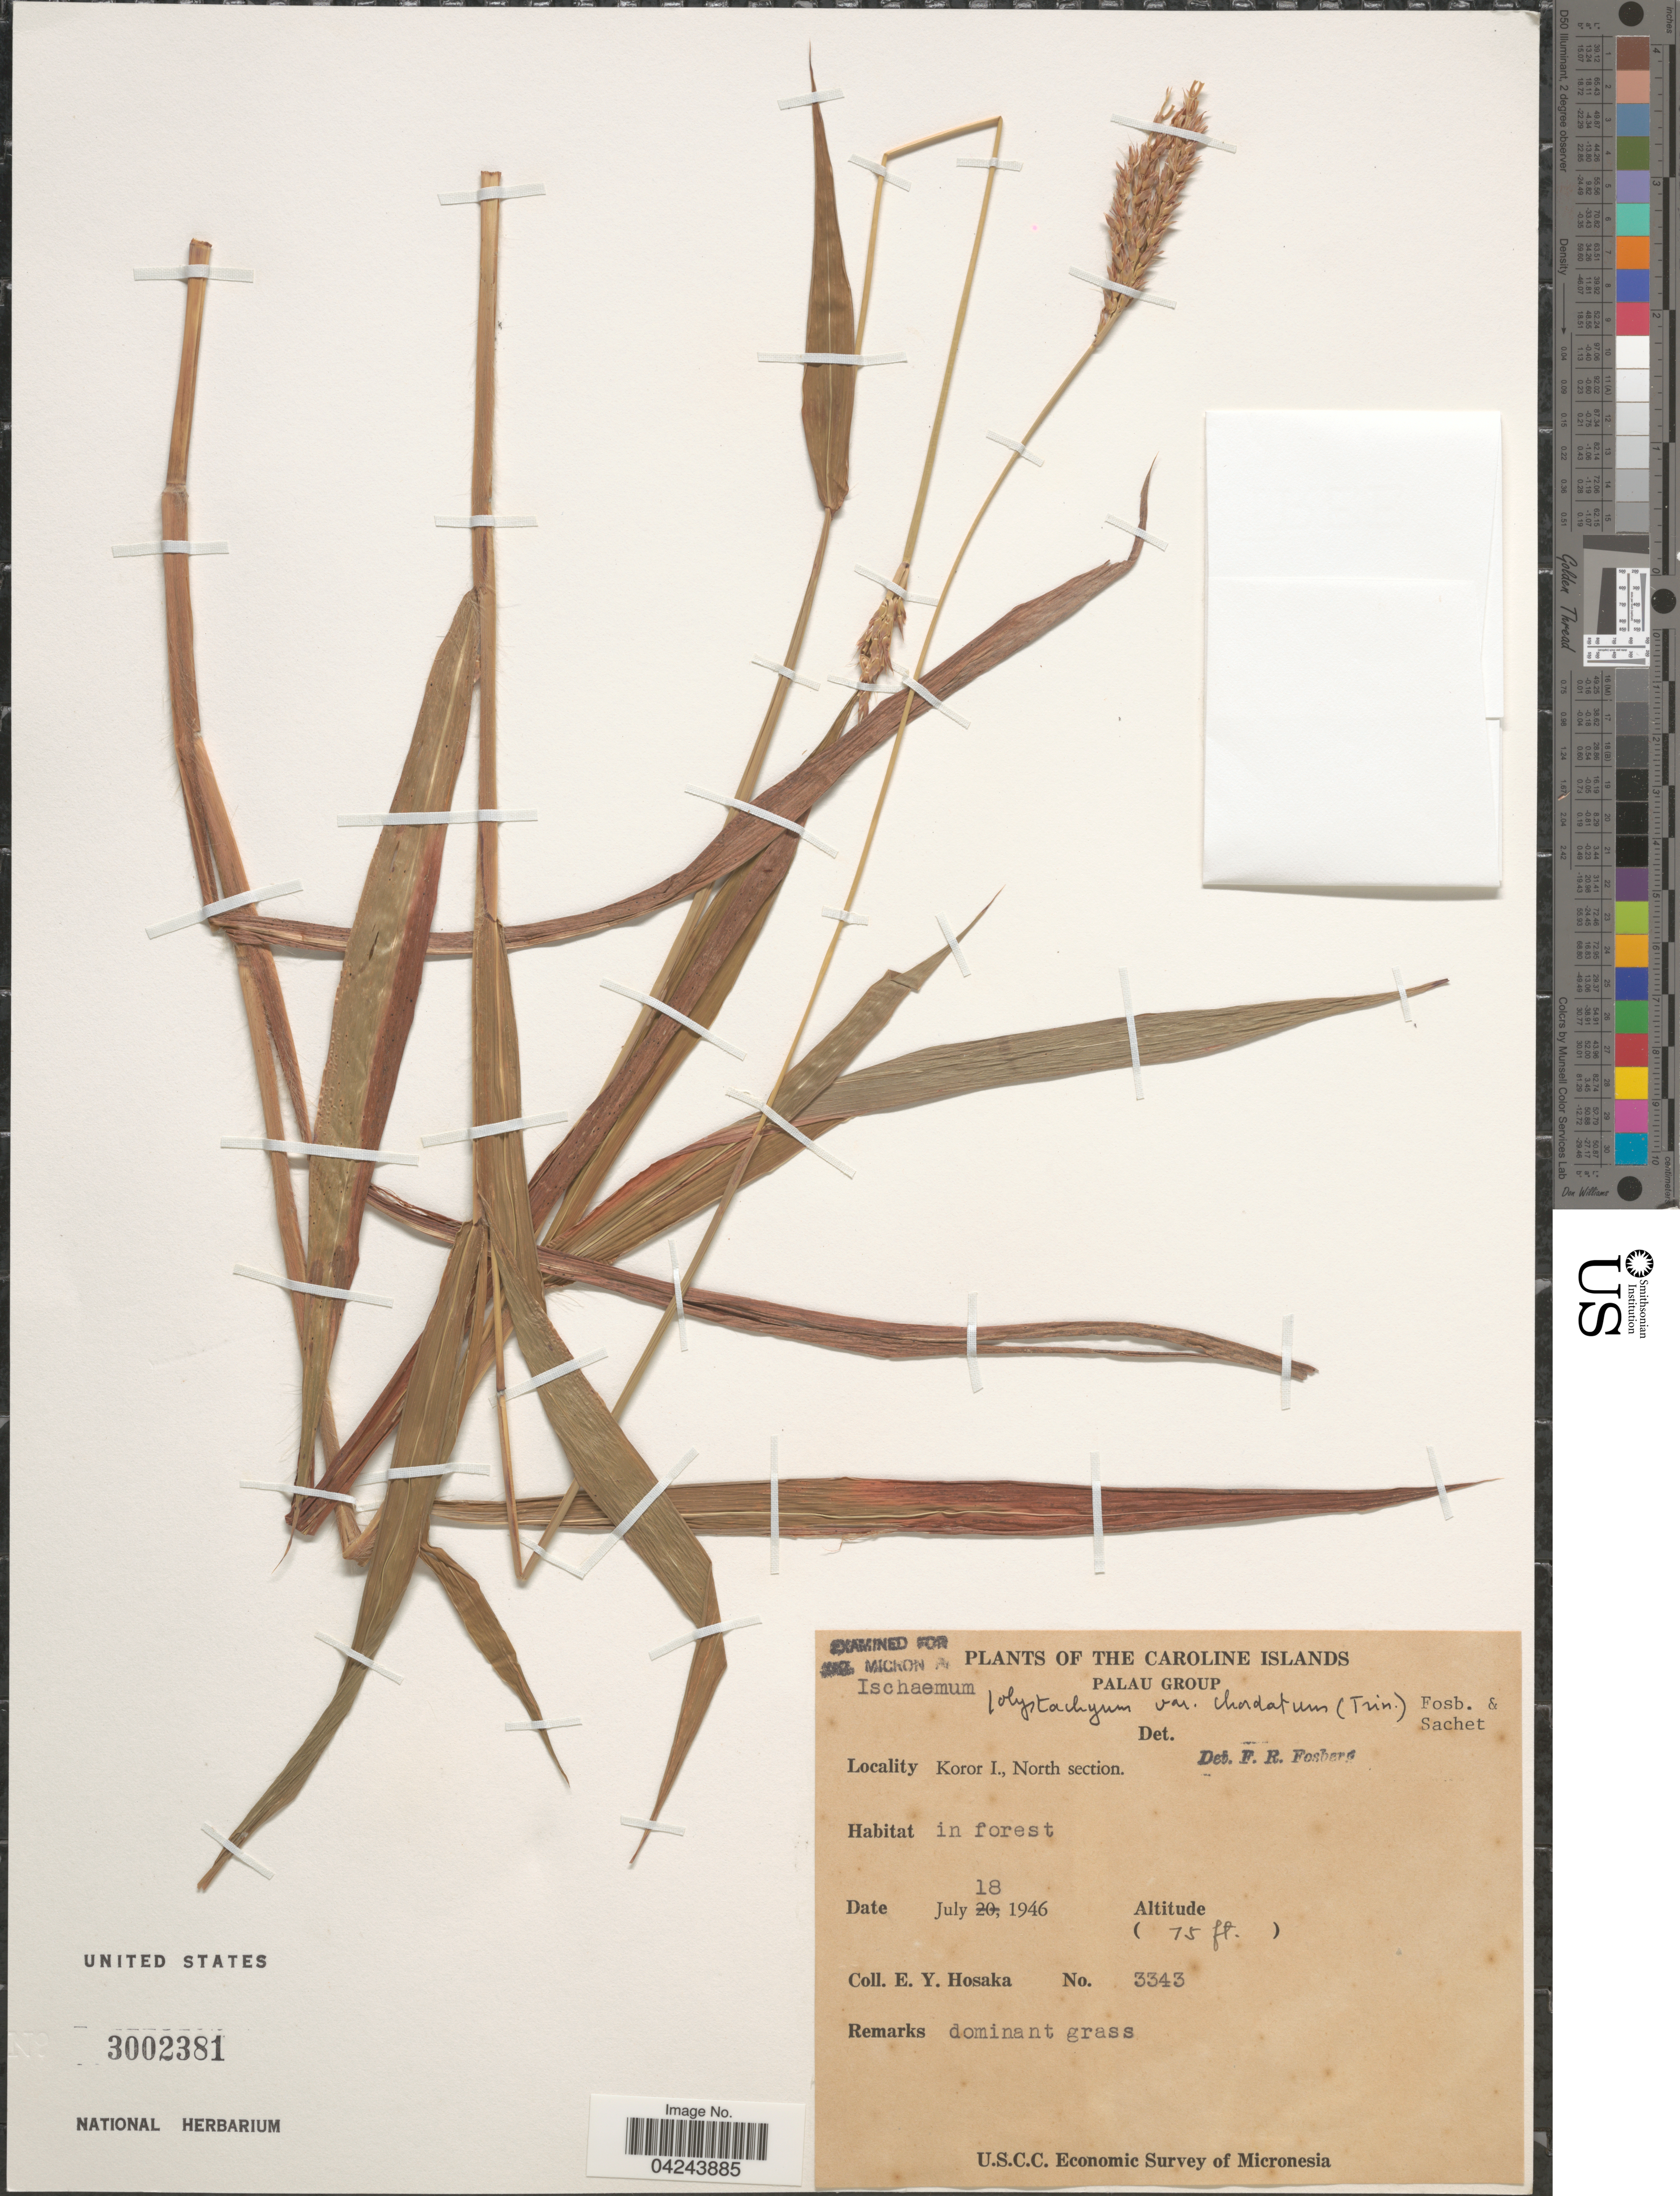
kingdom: Plantae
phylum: Tracheophyta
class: Liliopsida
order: Poales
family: Poaceae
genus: Ischaemum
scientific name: Ischaemum polystachyum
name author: J. Presl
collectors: E. Y. Hosaka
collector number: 3343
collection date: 1946-07-18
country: Palau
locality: The Caroline Islands. Palau Group. Koror I., North section. U.S.C.C. Economic Survey of Micronesia.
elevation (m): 23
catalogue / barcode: US 3002381